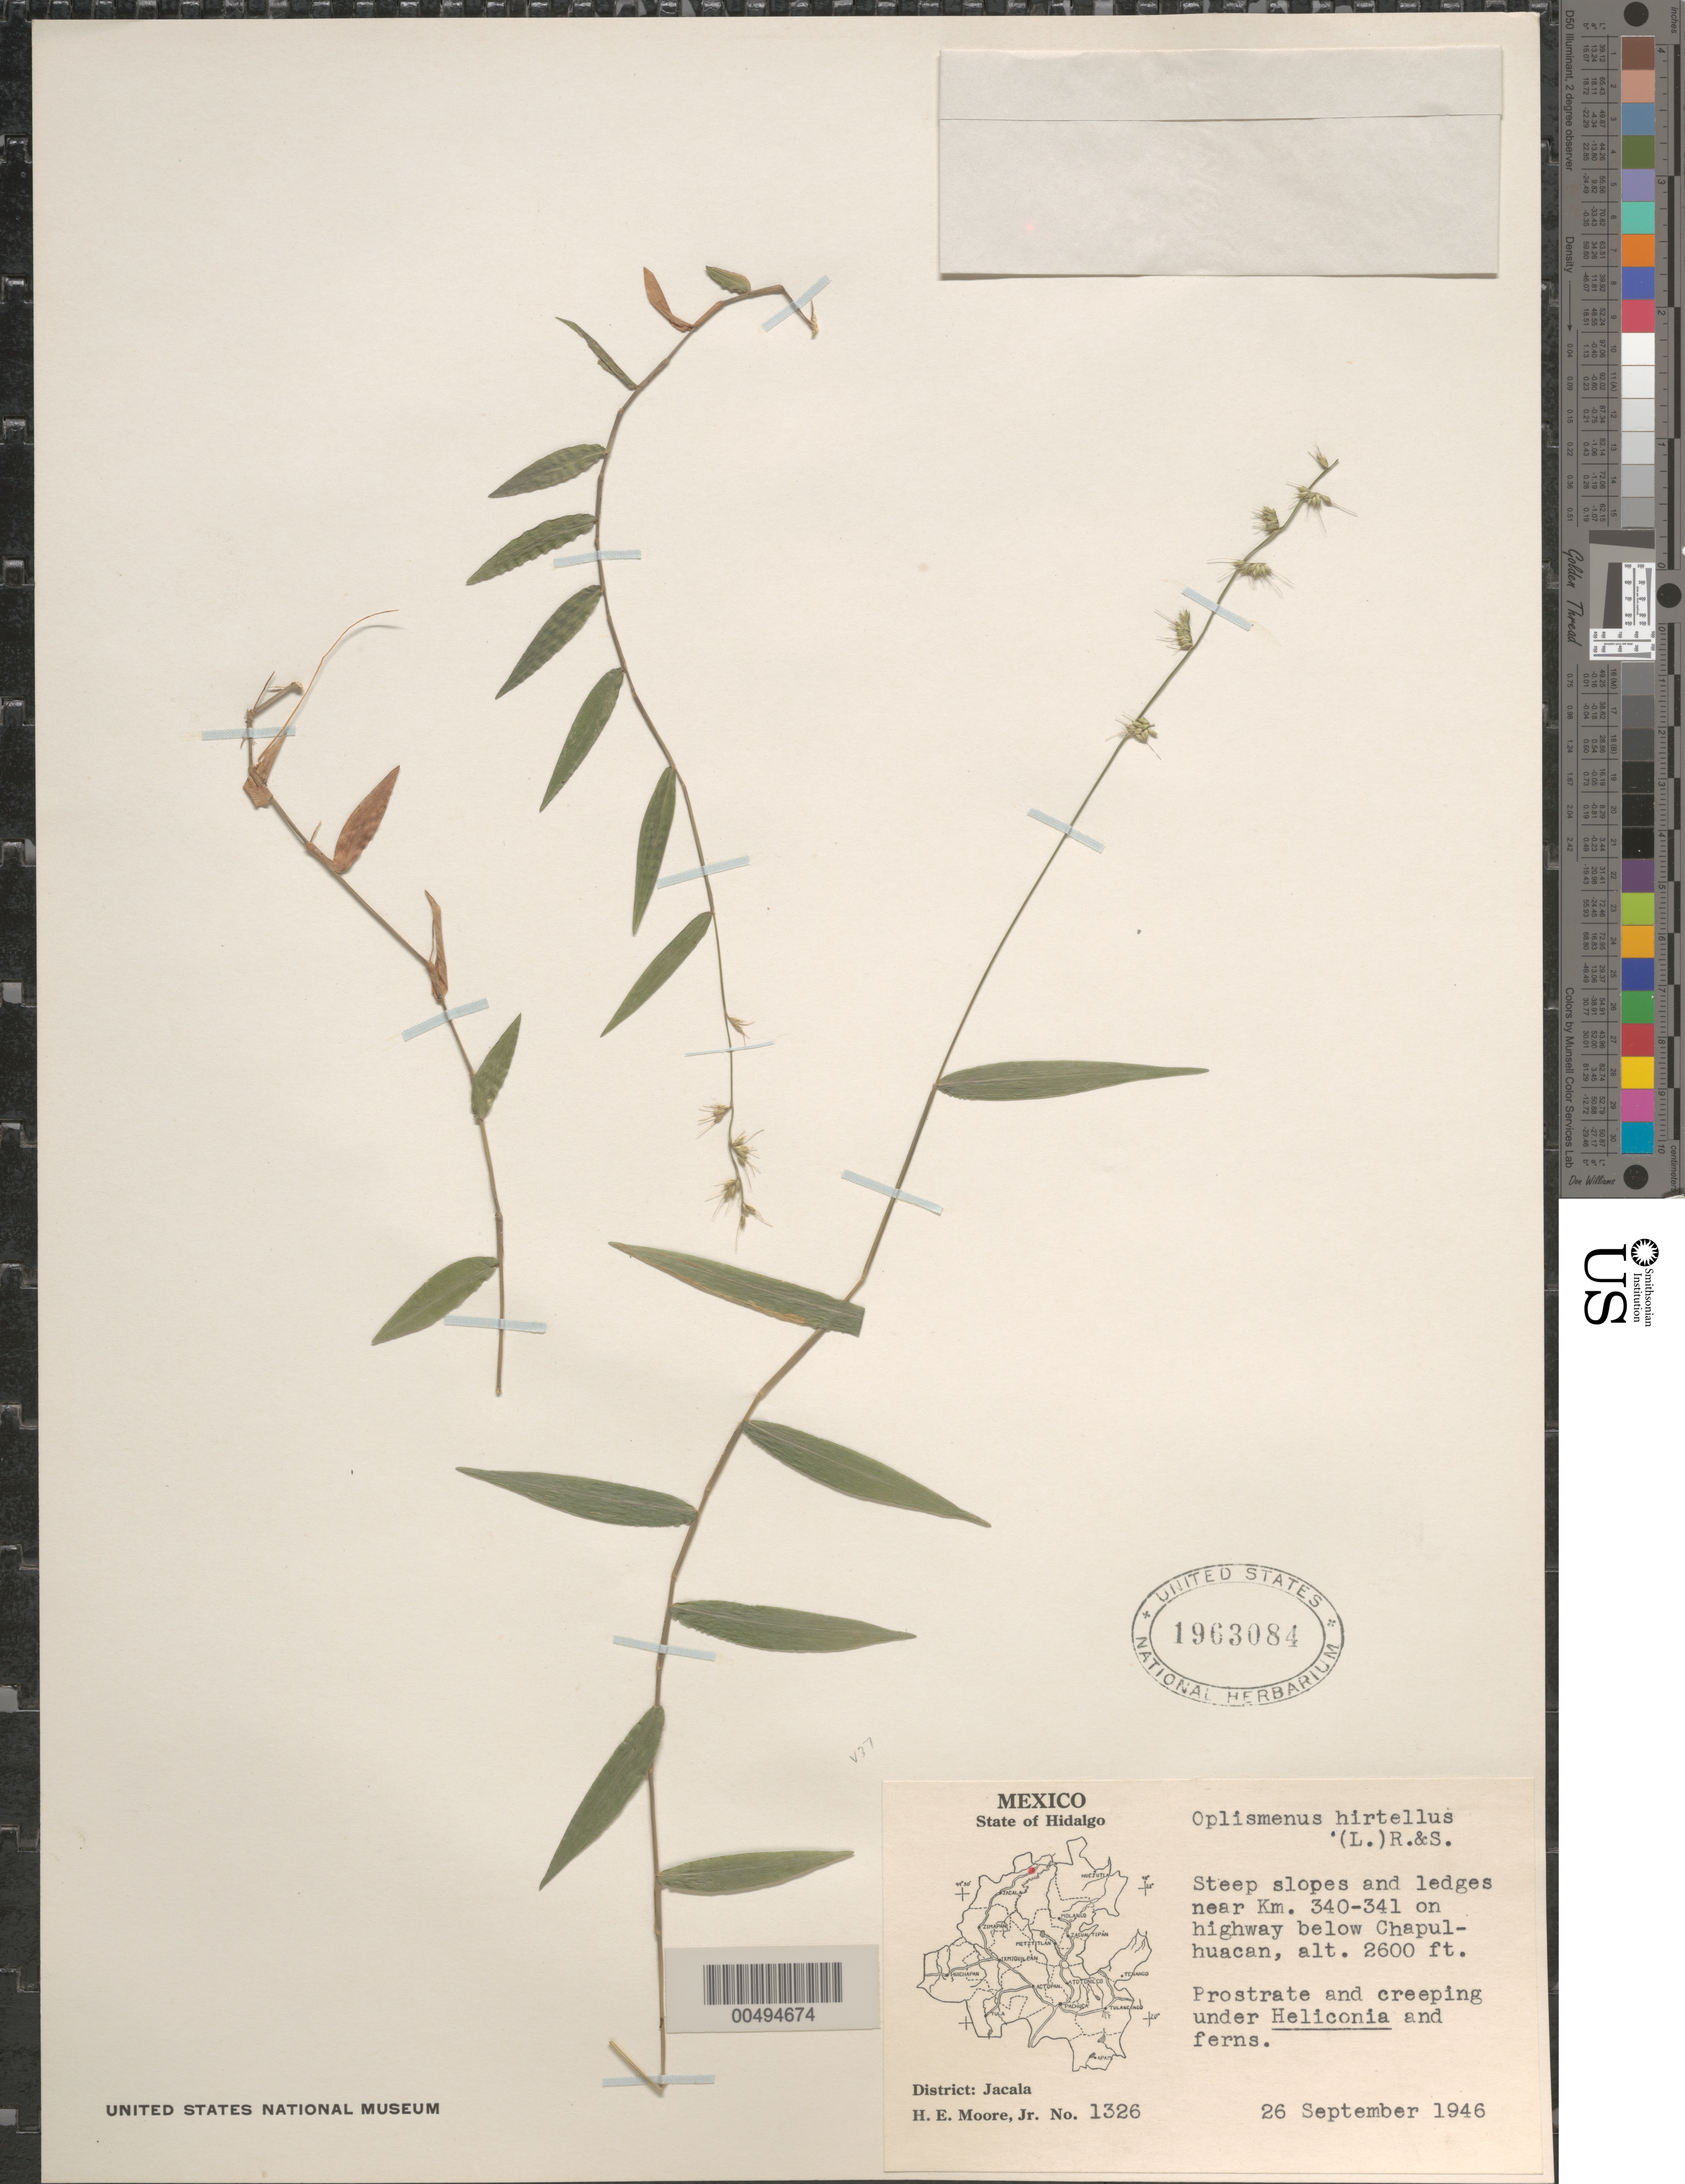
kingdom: Plantae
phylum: Tracheophyta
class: Liliopsida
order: Poales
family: Poaceae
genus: Oplismenus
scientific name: Oplismenus hirtellus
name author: (L.) P. Beauv.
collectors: H. E. Moore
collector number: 1326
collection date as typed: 26 Sep 1946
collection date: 1946-09-26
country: Mexico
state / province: Hidalgo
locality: Near Km 340-341 on hwy below Chapulhuacan, Dist: Jacala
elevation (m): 792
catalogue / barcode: US 1963084